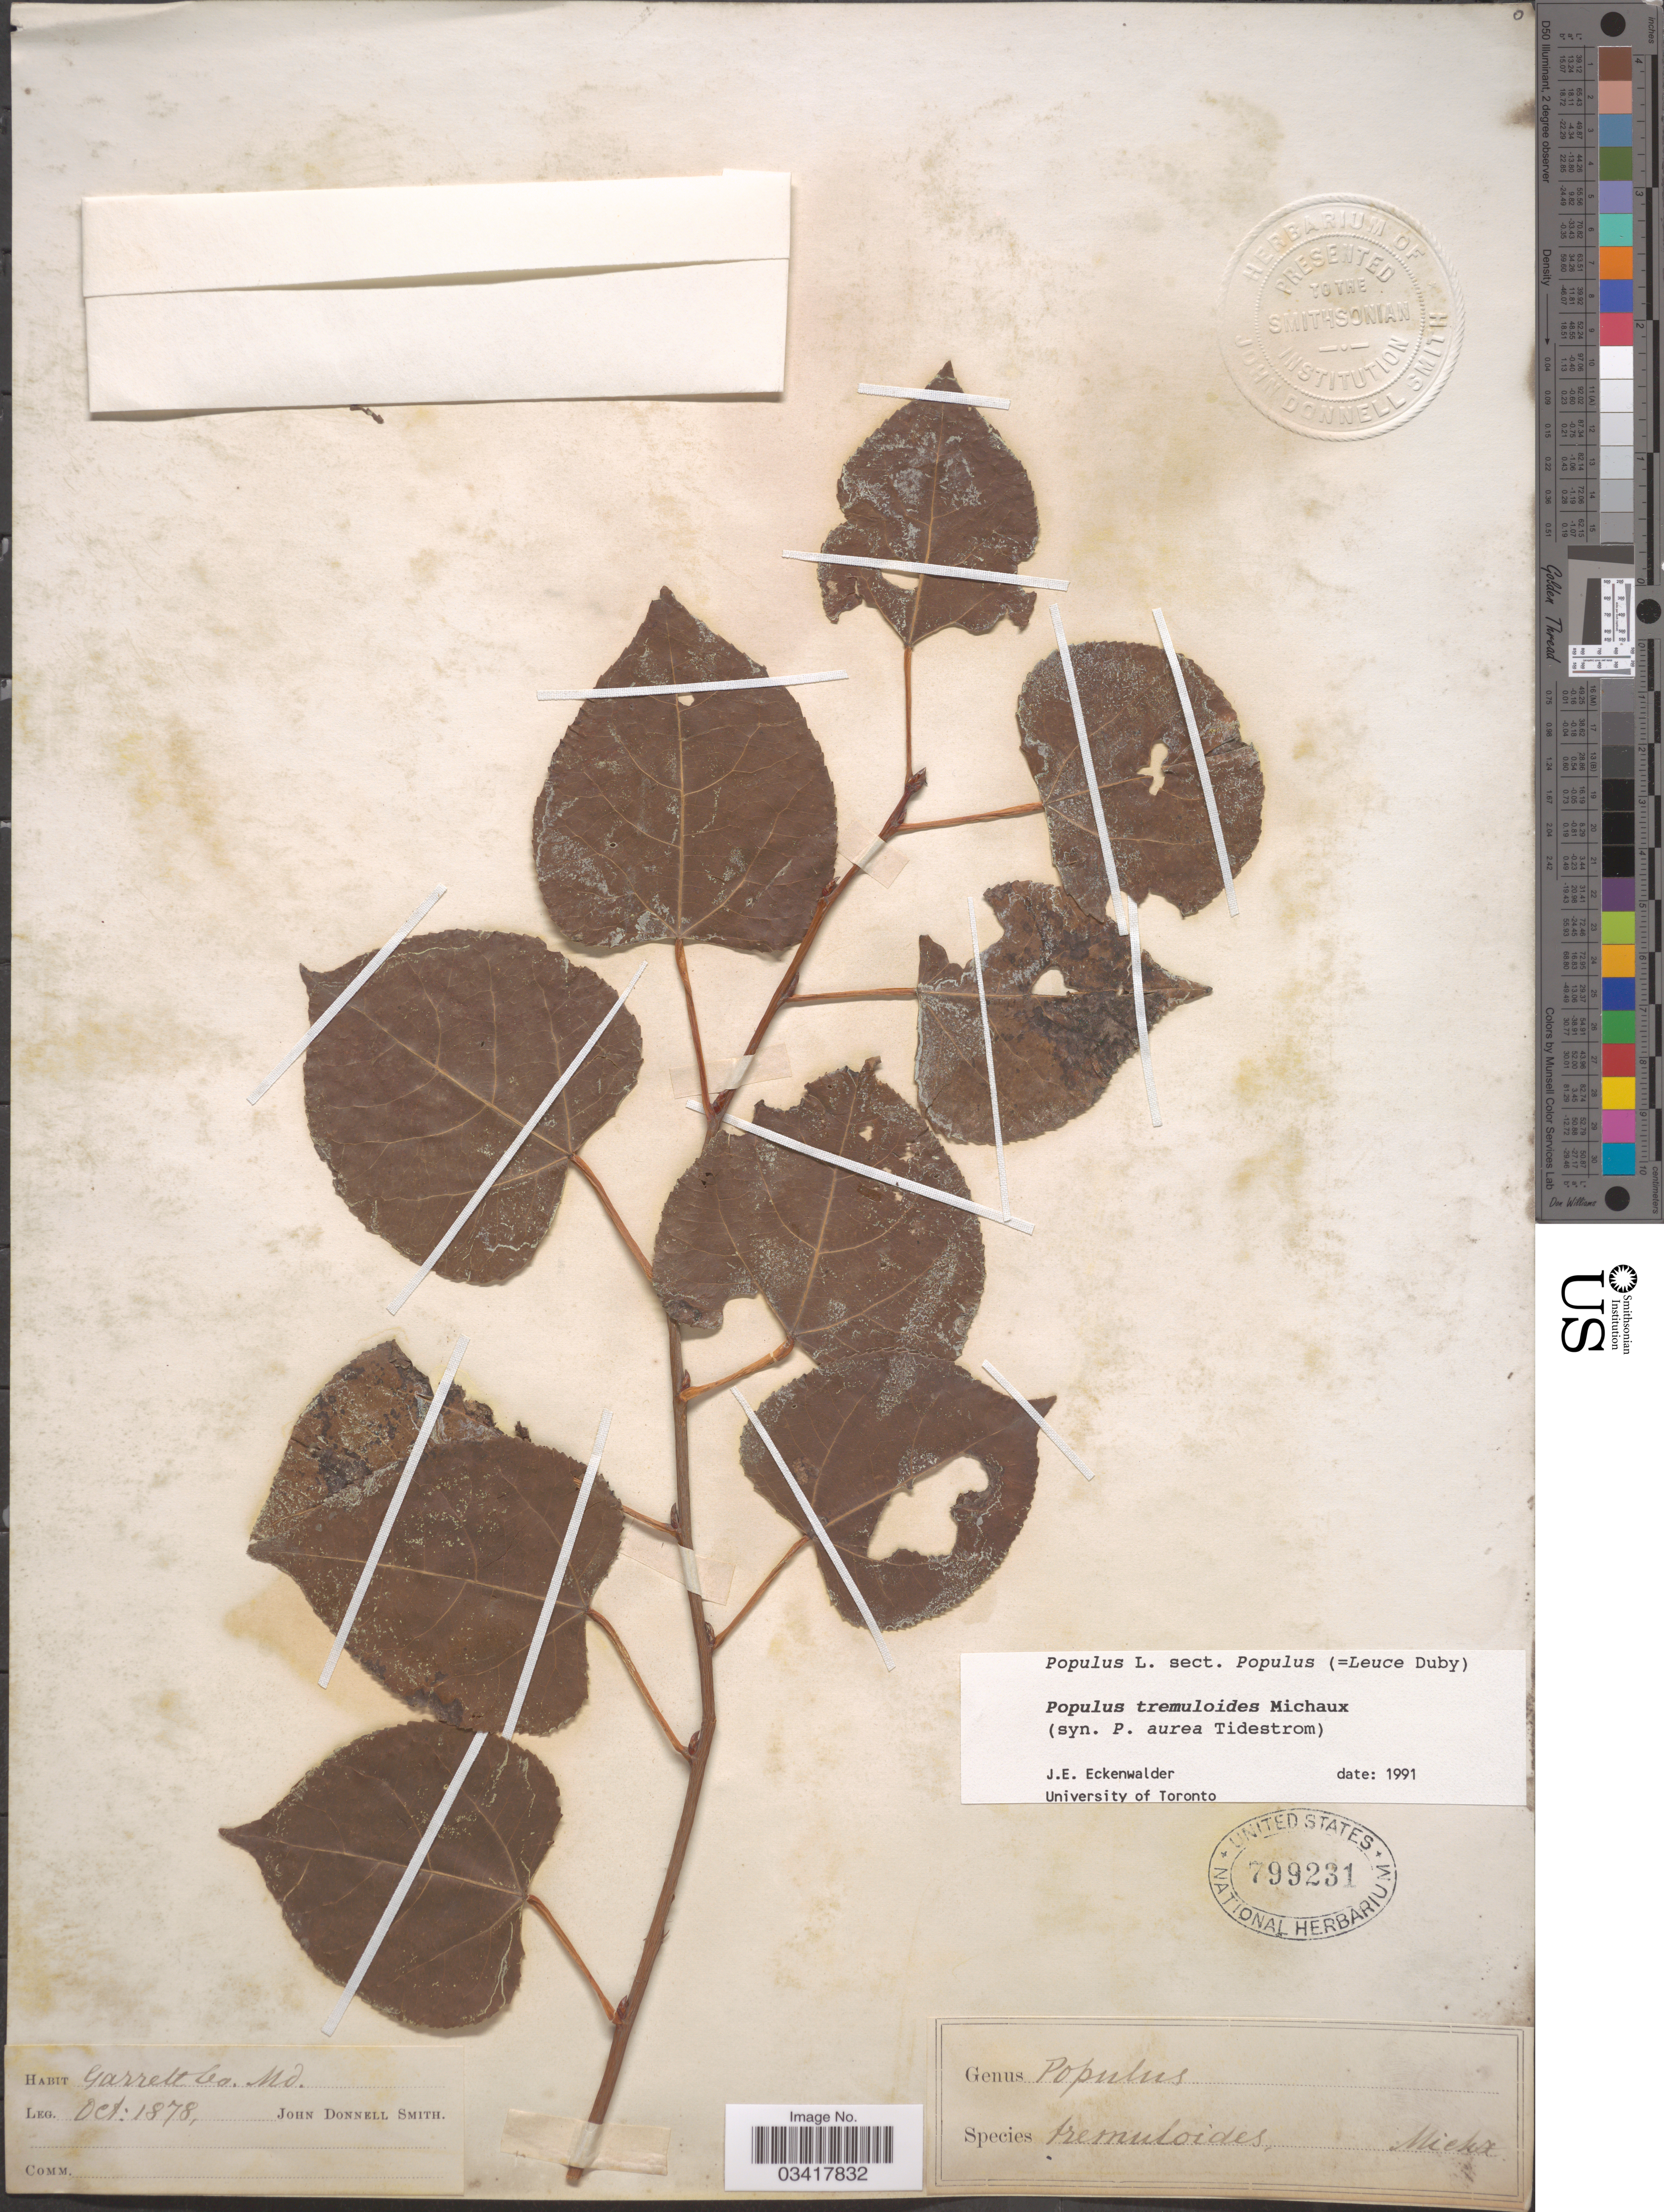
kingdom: Plantae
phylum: Tracheophyta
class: Magnoliopsida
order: Malpighiales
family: Salicaceae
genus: Populus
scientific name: Populus tremuloides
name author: Michx.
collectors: J. Donnell Smith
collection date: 1878-10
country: United States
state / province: Maryland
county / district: Garrett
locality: Garrett Co.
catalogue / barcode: US 799231